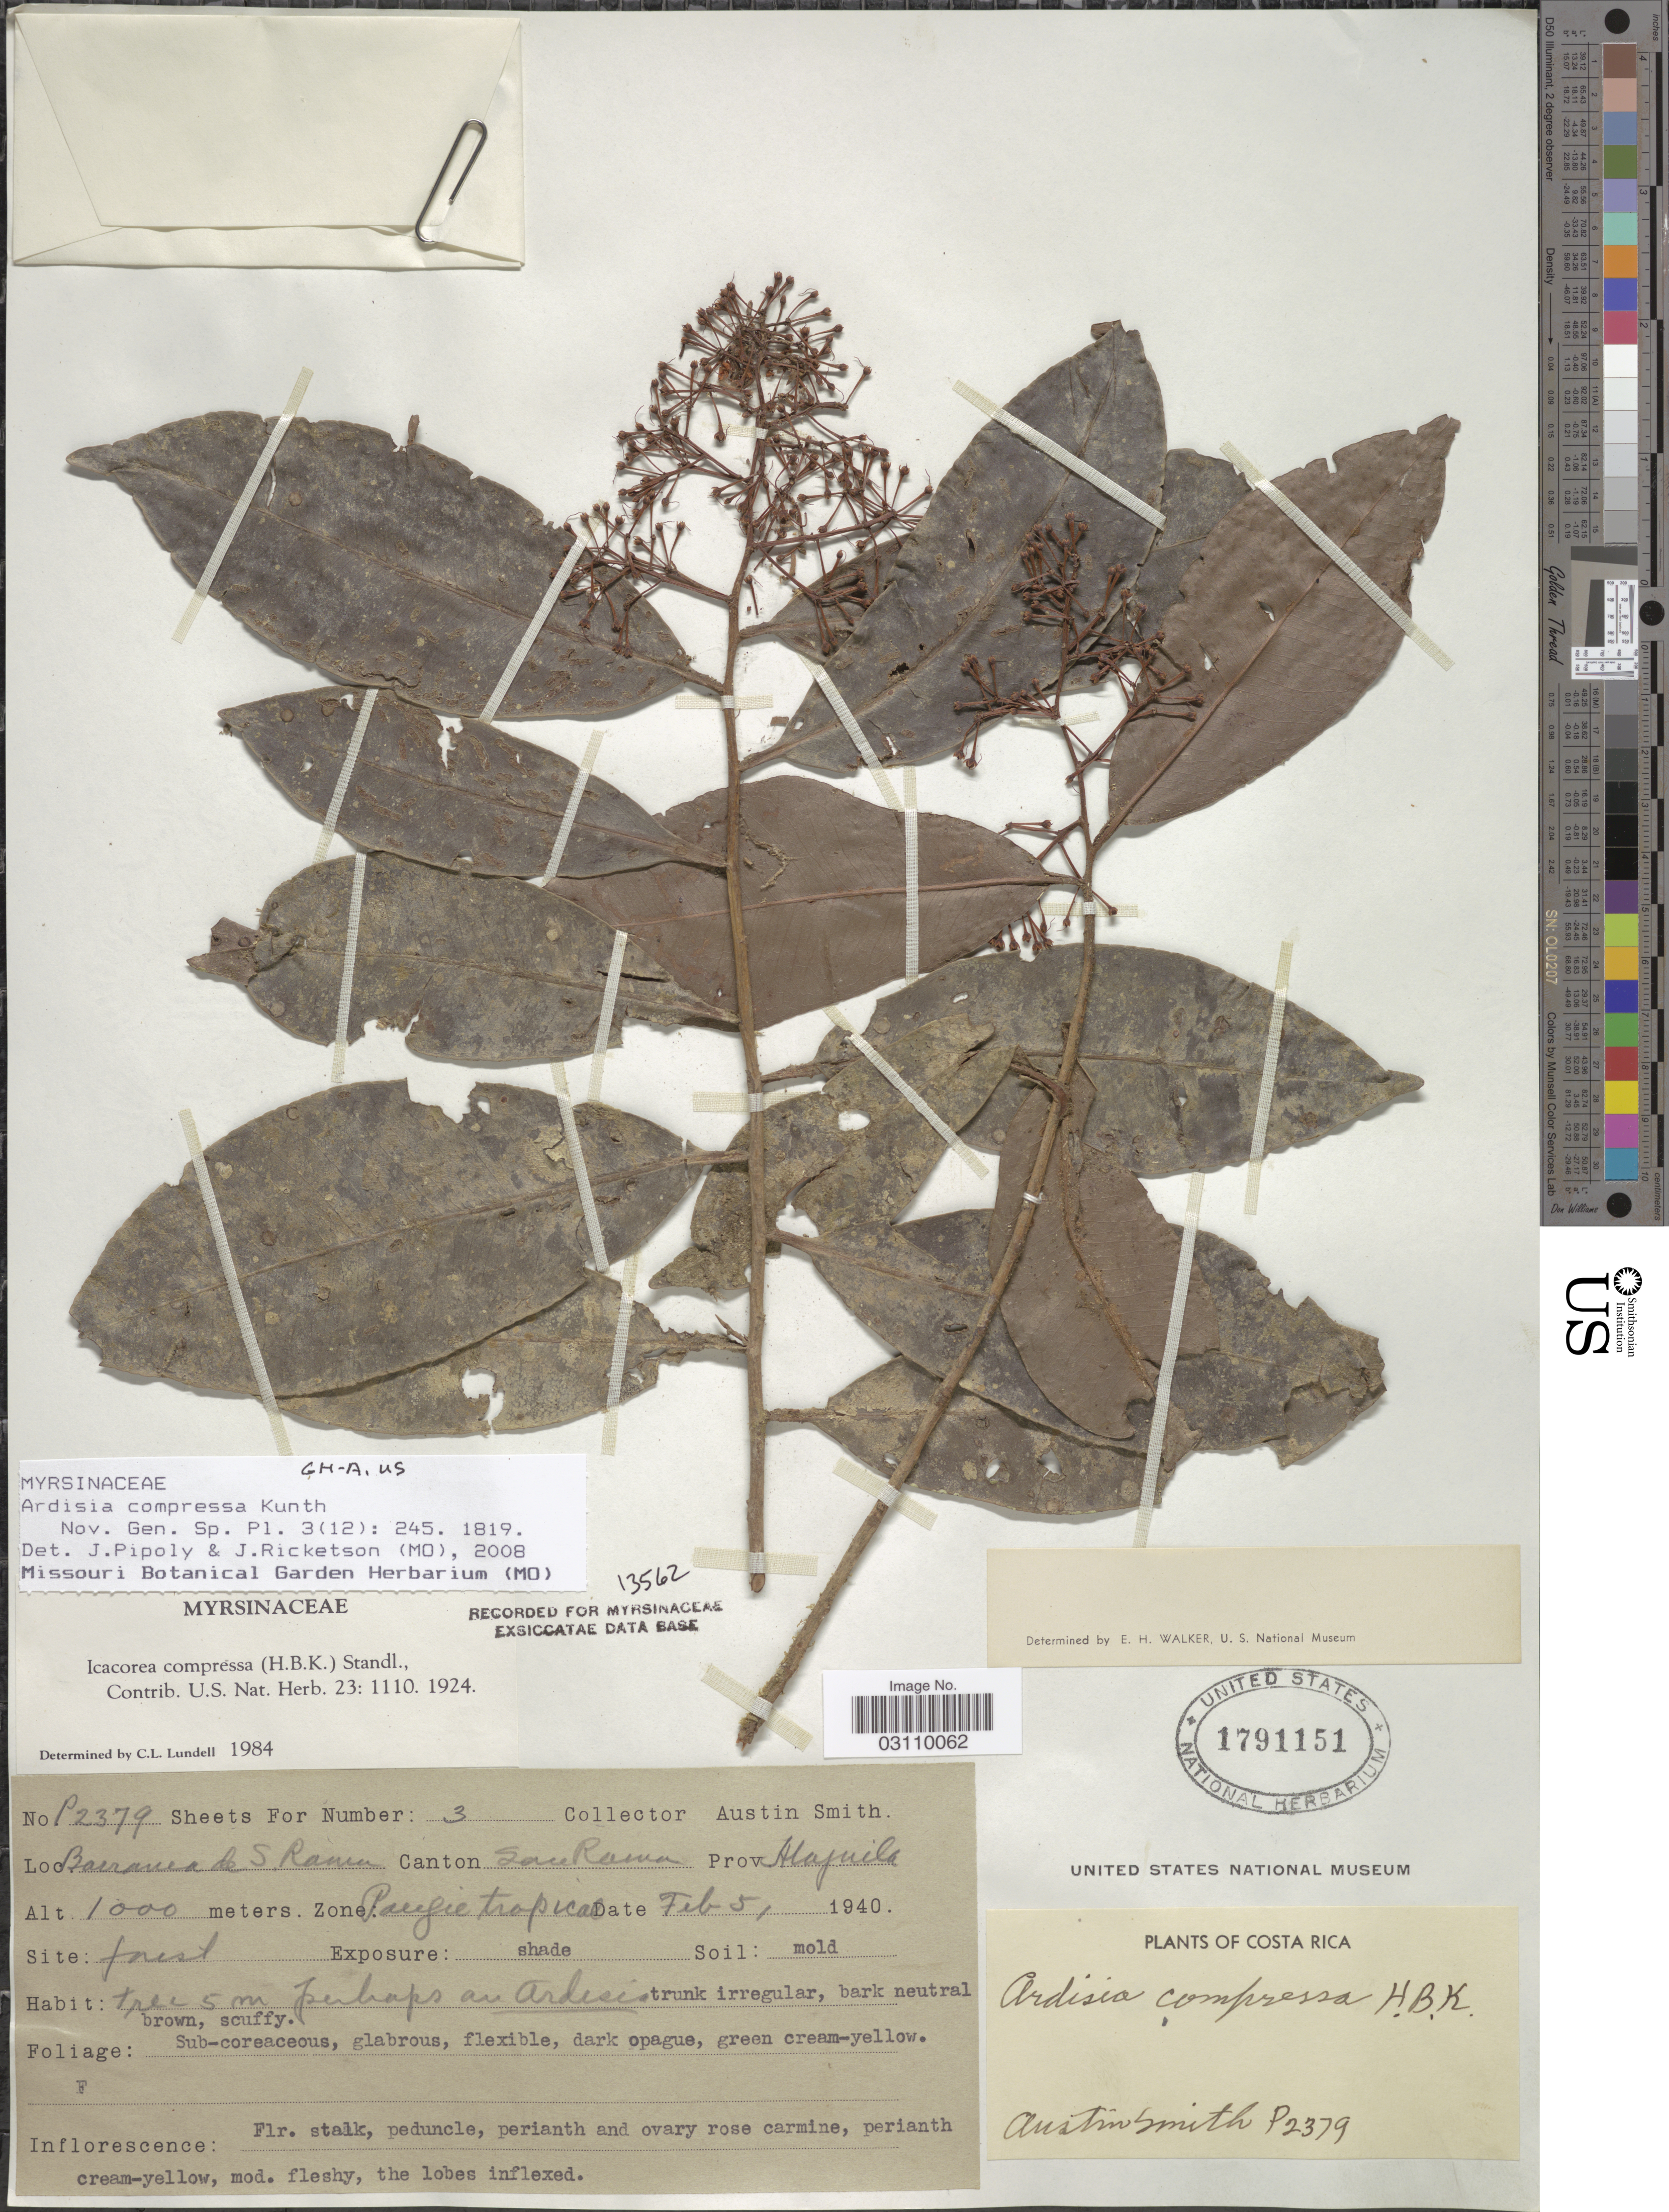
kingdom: Plantae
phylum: Tracheophyta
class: Magnoliopsida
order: Ericales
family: Primulaceae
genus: Ardisia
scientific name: Ardisia compressa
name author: Kunth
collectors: Aust P. Smith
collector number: P2379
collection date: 1940-02-05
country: Costa Rica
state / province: Alajuela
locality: Barranca de S. Ramon. Canton San Ramon.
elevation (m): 1000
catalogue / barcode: US 1791151